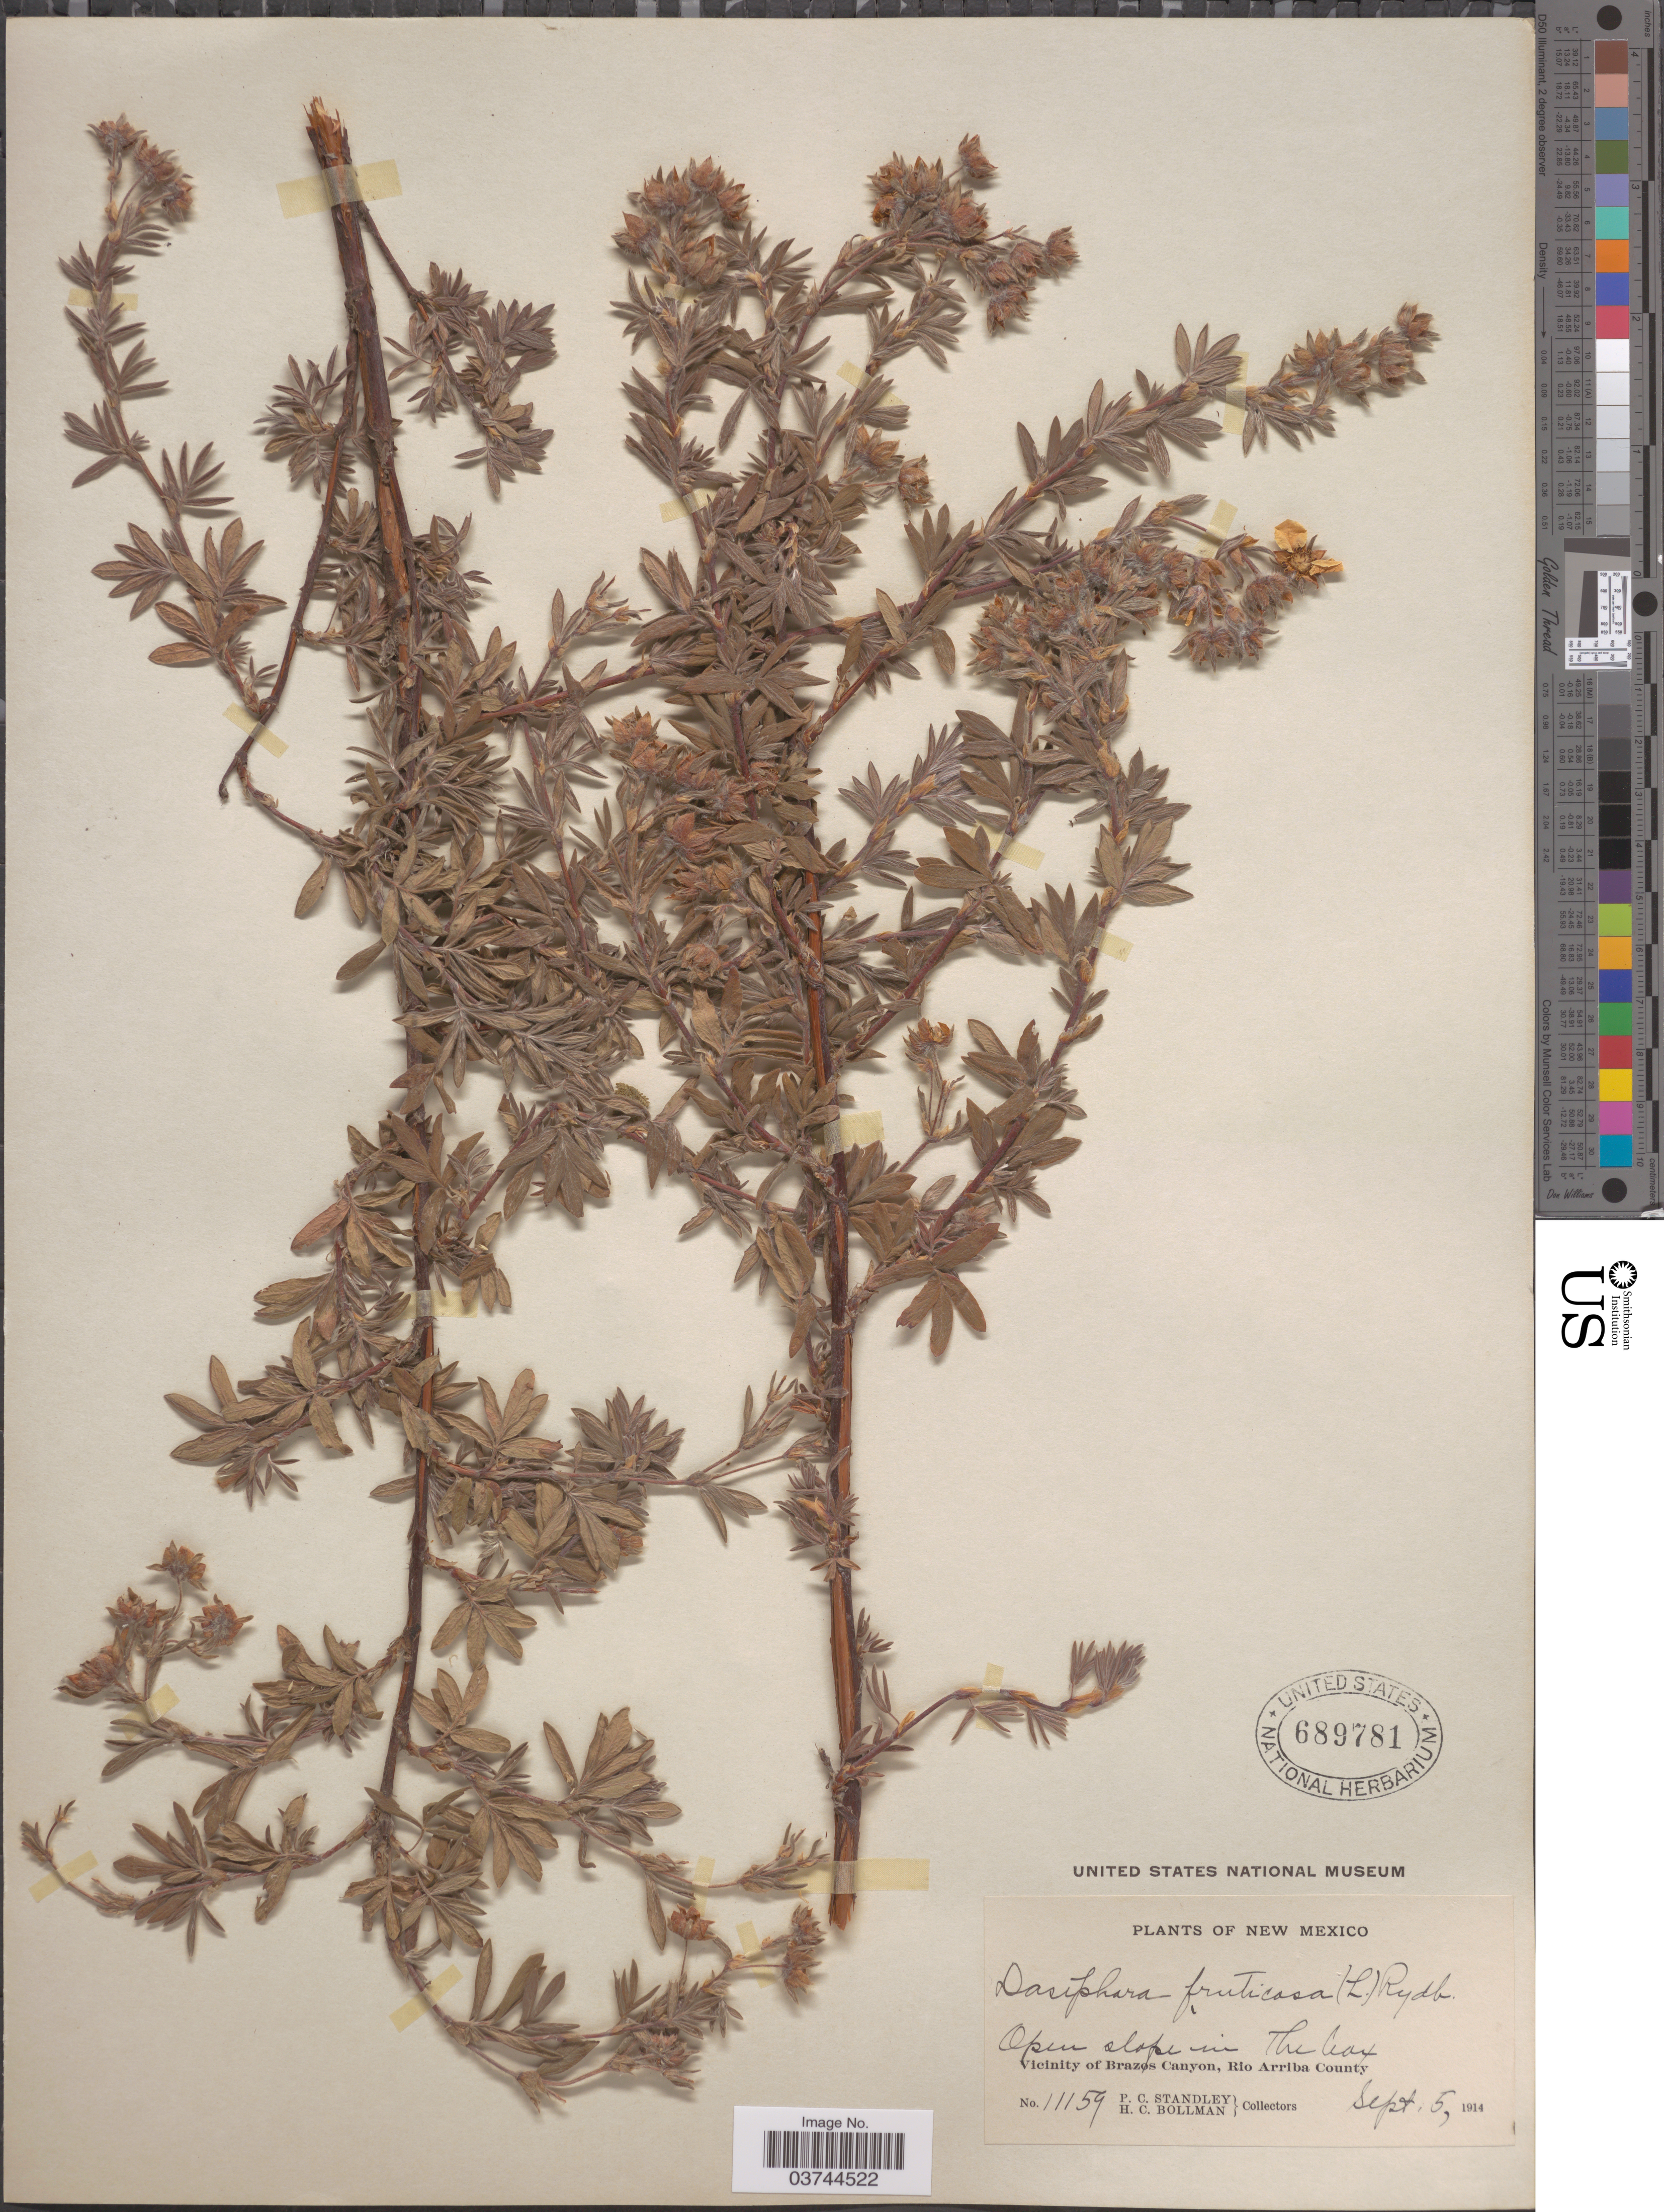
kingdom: Plantae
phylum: Tracheophyta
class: Magnoliopsida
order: Rosales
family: Rosaceae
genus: Dasiphora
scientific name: Dasiphora fruticosa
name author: (L.) Rydb.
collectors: P. C. Standley & H. C. Bollman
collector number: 11159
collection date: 1914-09-05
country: United States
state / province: New Mexico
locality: Open slope in the box. Vicinity of Brazos Canyon, Rio Arriba County.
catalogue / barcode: US 689781